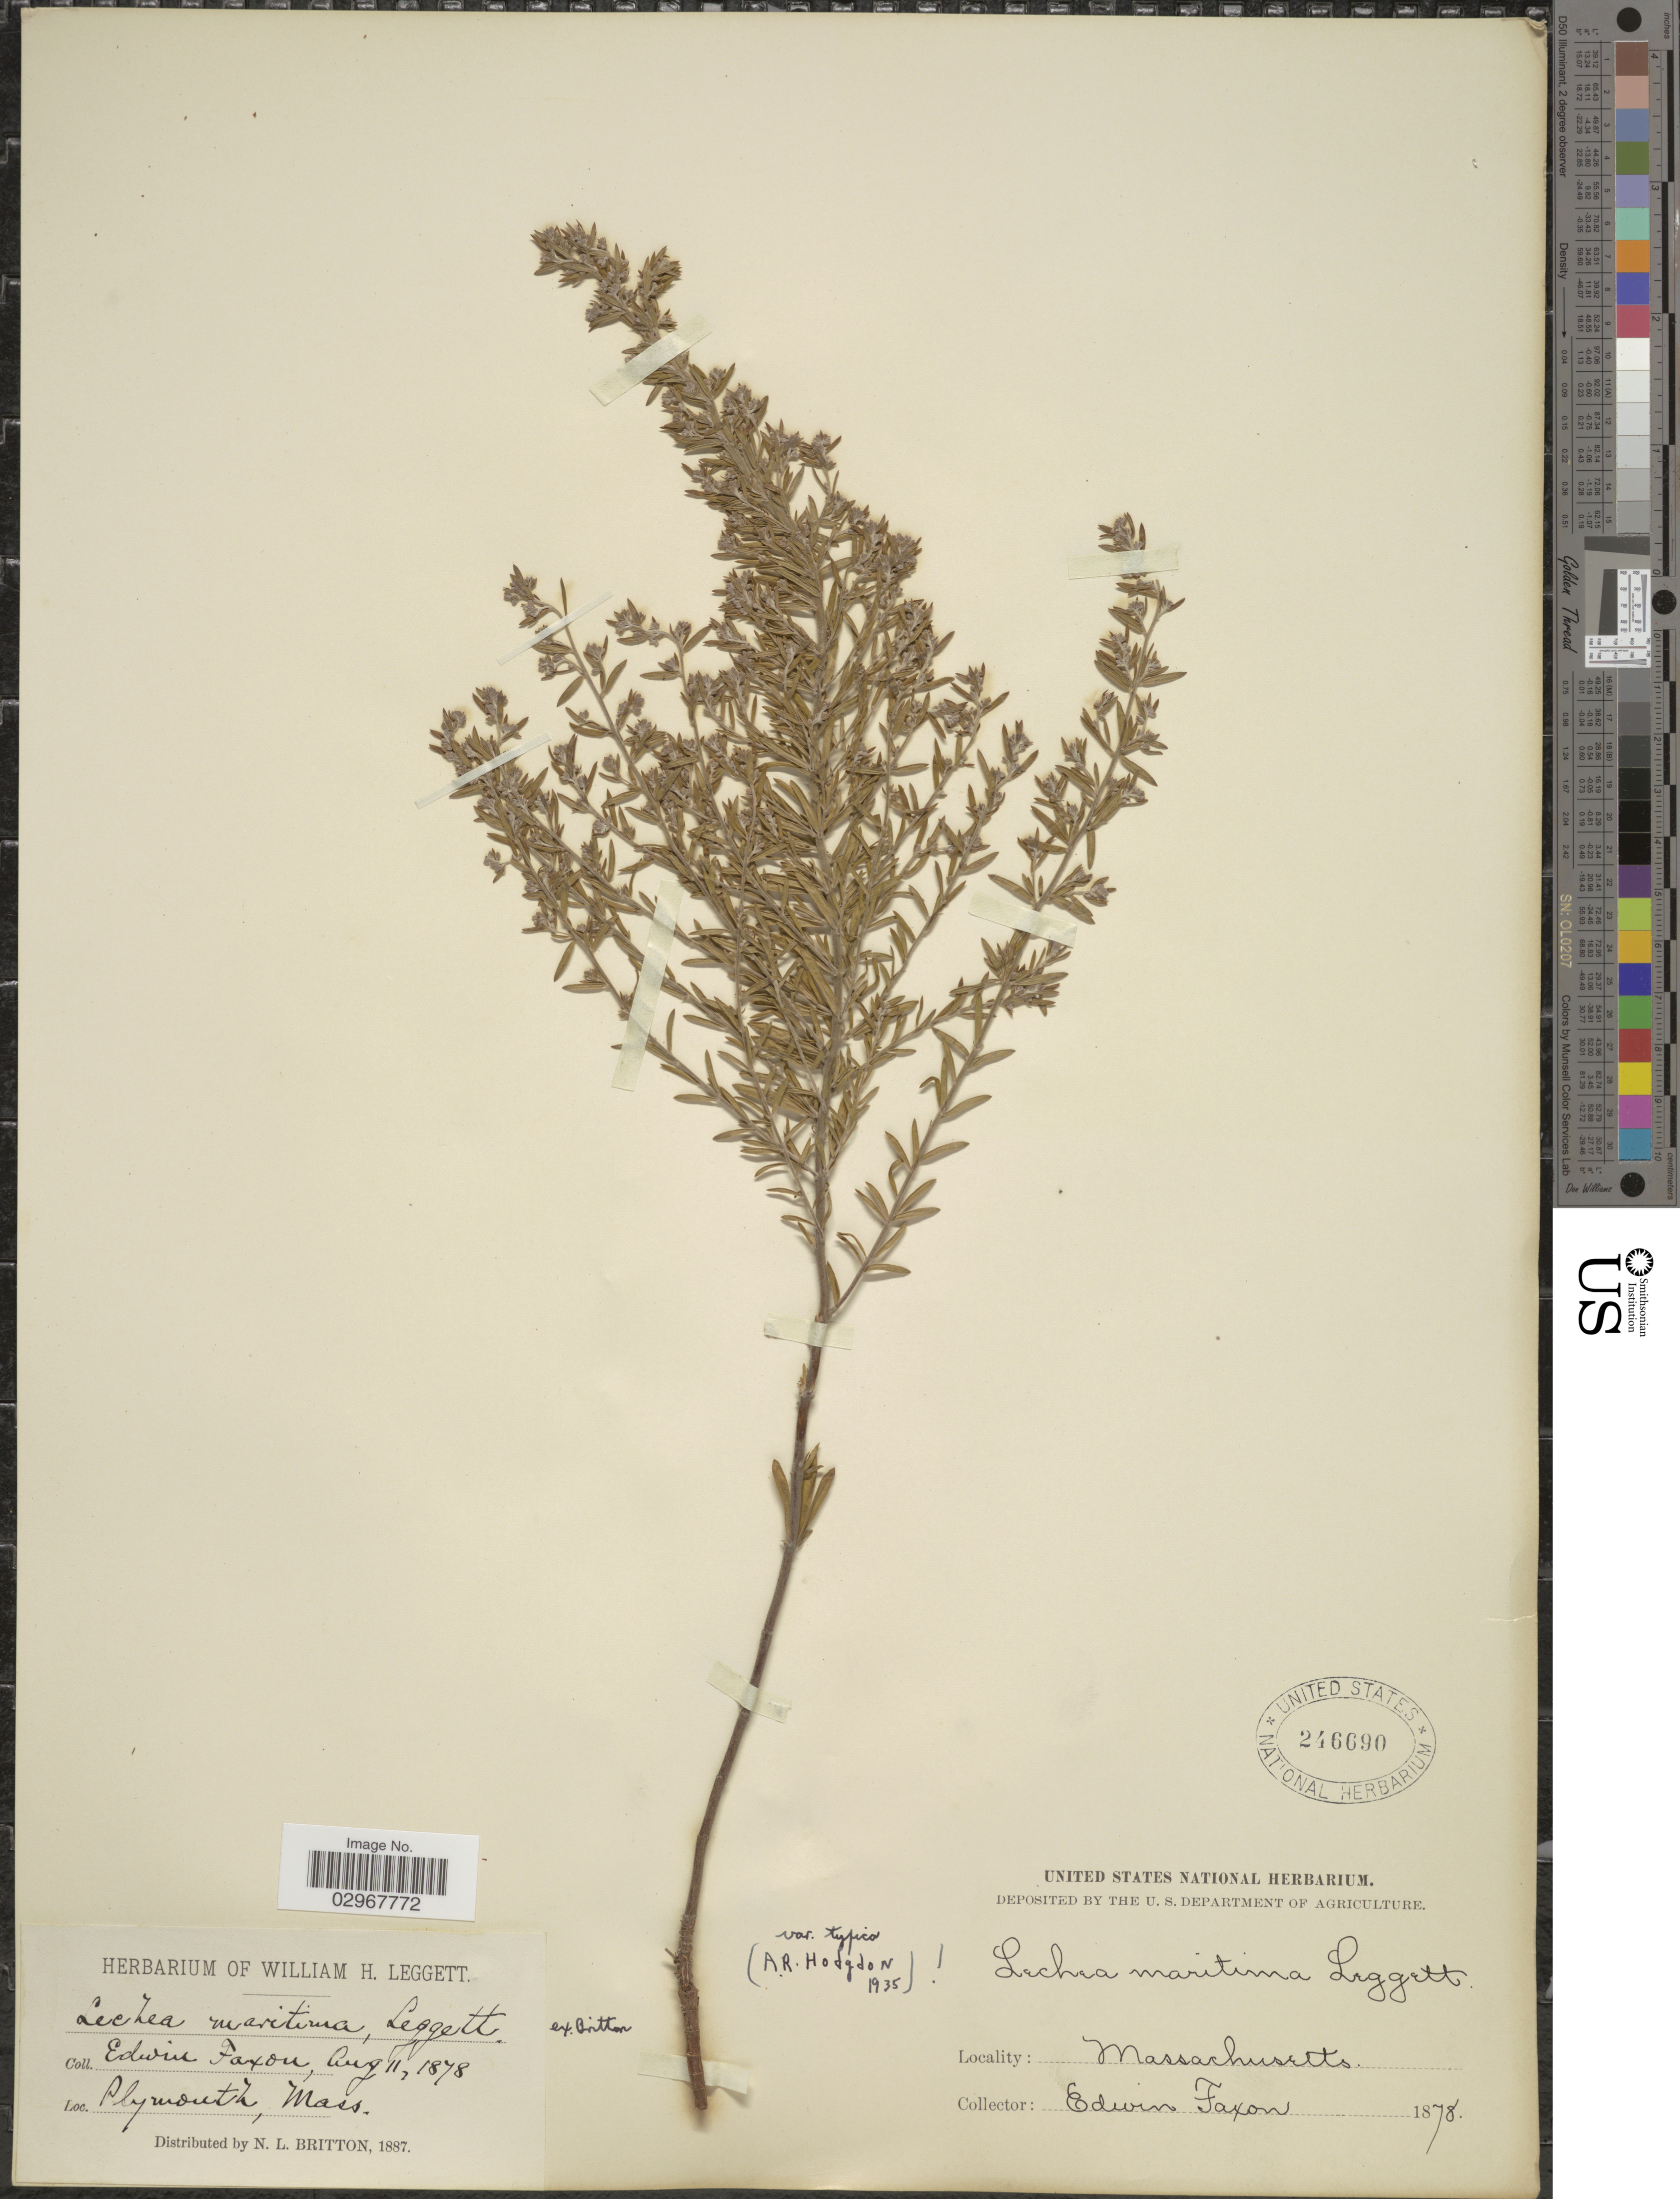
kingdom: Plantae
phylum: Tracheophyta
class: Magnoliopsida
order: Malvales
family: Cistaceae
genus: Lechea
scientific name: Lechea maritima var. typica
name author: Hodgdon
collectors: E. Faxon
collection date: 1878-08-11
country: United States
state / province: Massachusetts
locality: Plymouth, Mass.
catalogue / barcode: US 246690